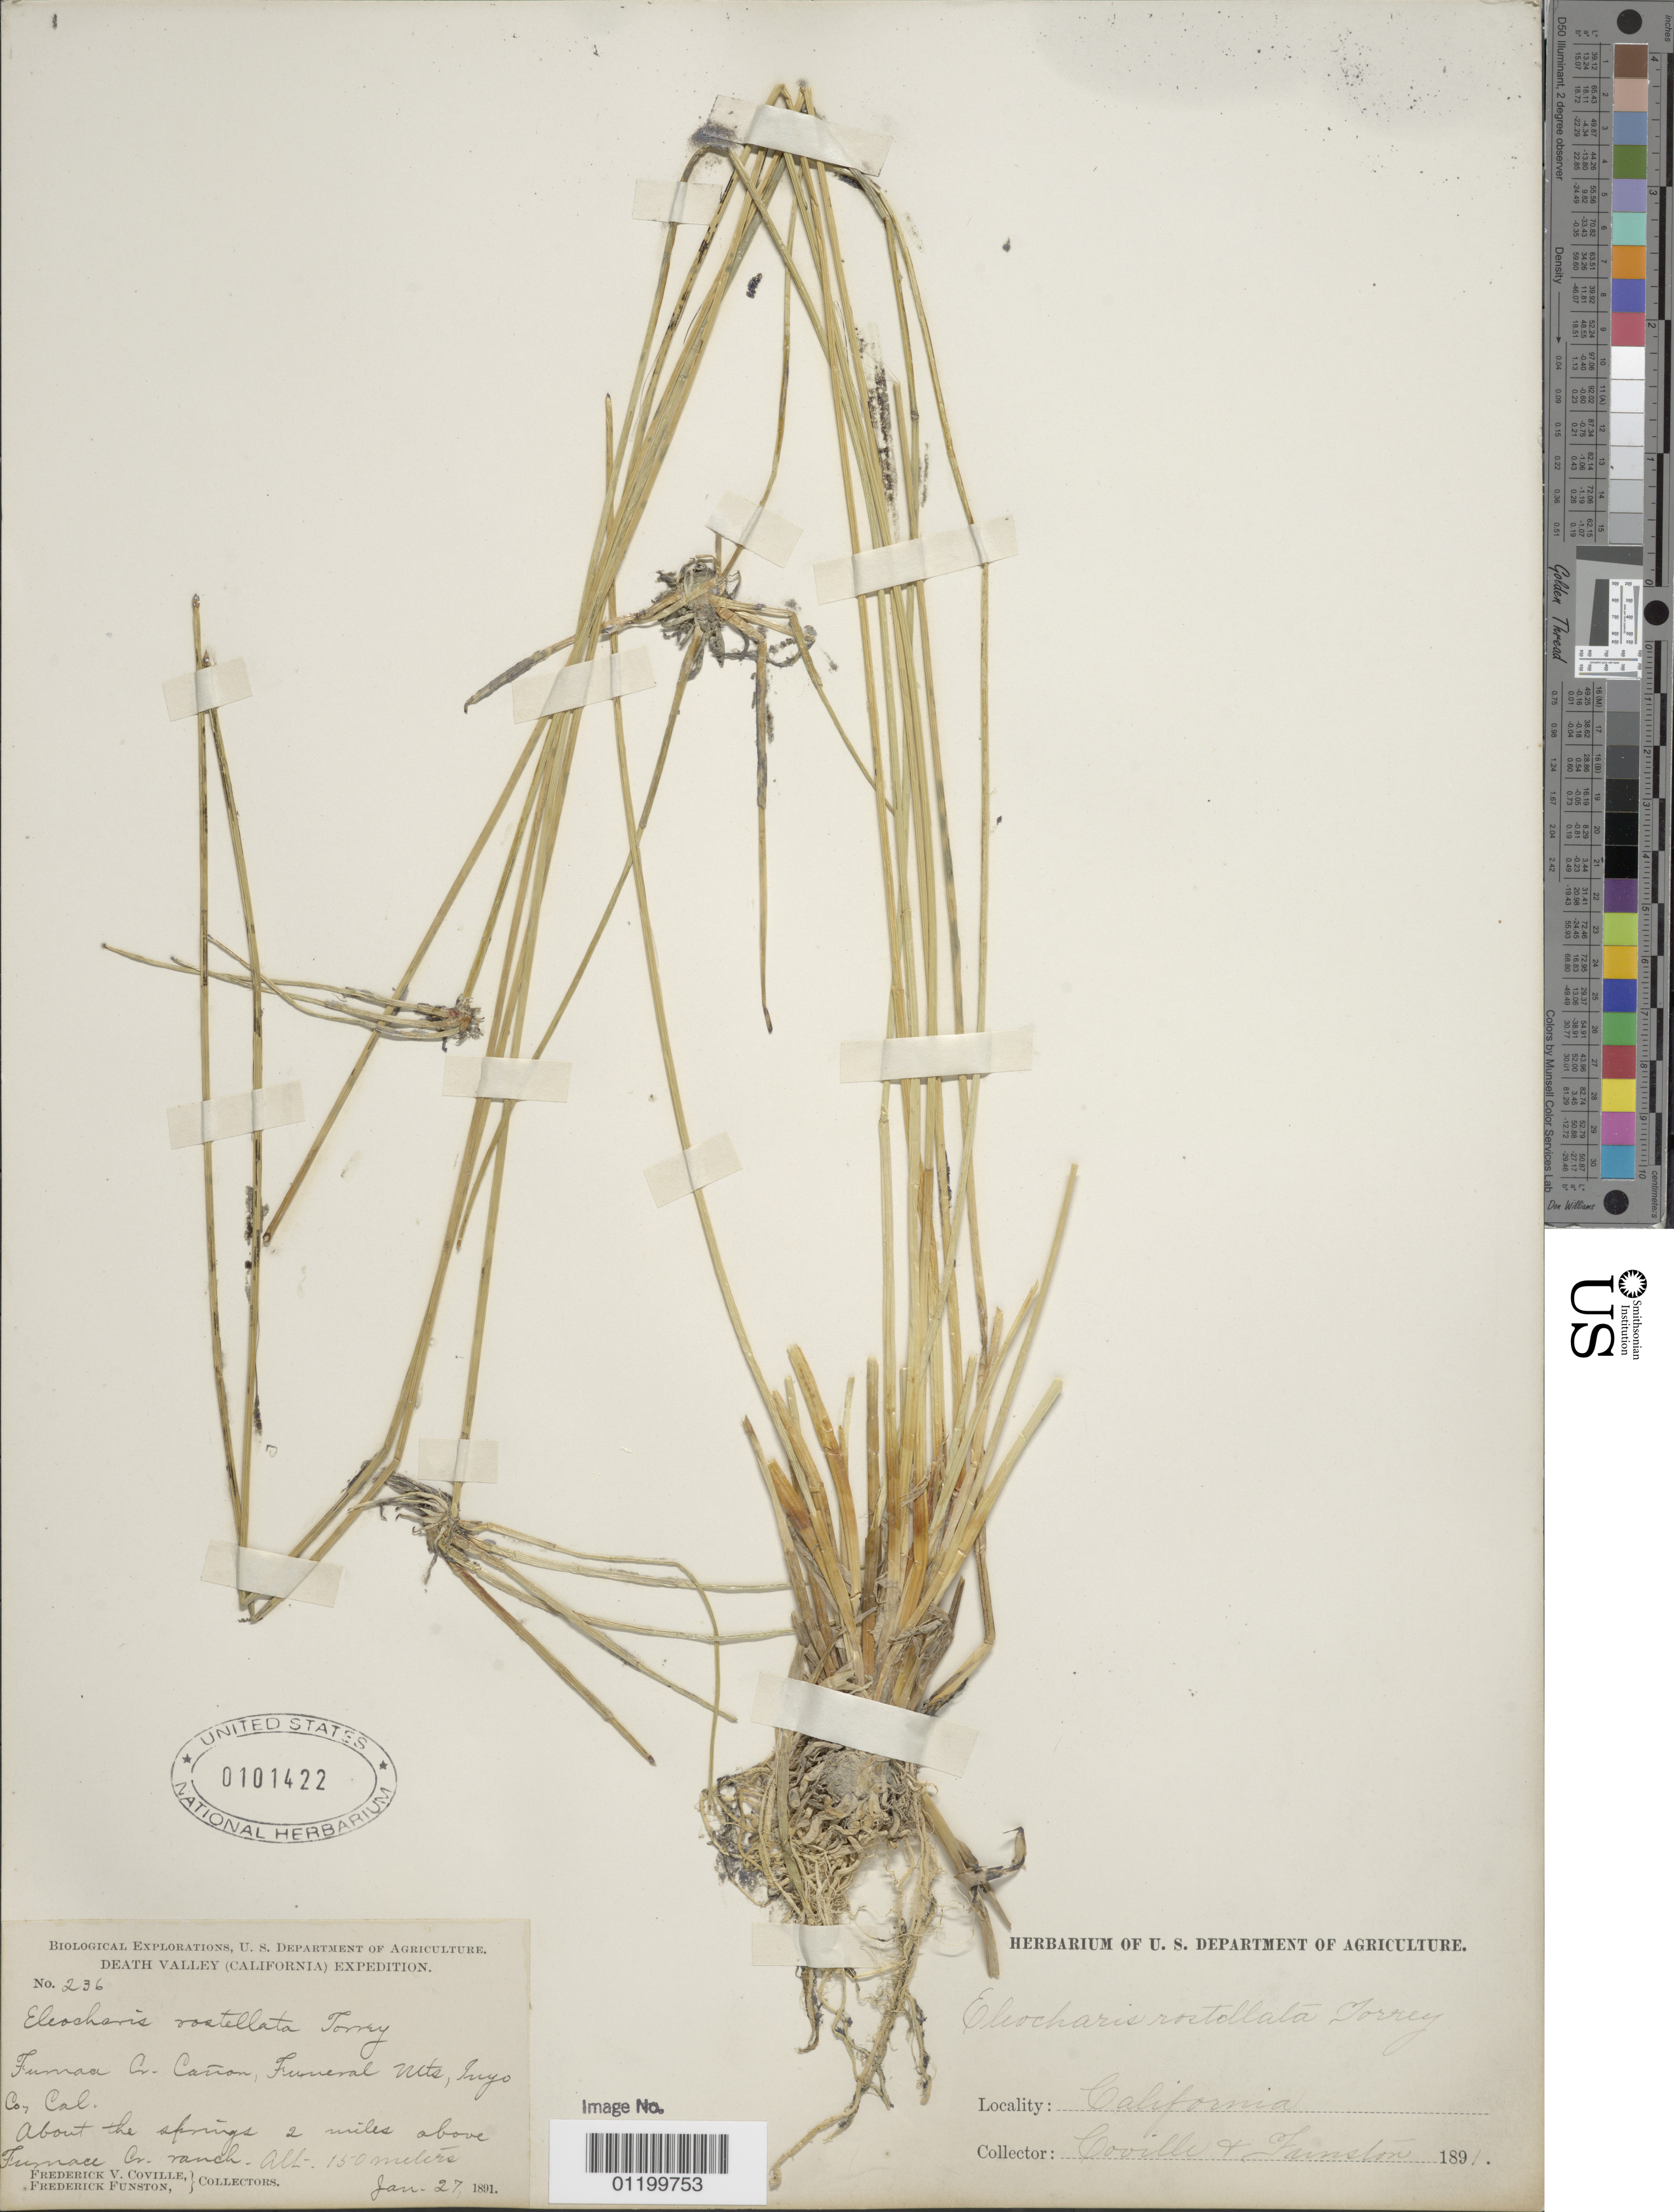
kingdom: Plantae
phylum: Tracheophyta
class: Liliopsida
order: Poales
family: Cyperaceae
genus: Eleocharis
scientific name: Eleocharis rostellata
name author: (Torr.) Torr.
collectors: F. V. Coville & F. Funston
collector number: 236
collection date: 1891-01-27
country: United States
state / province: California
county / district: Inyo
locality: Furnace Creek Canyon, Funeral Mountains.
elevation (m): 150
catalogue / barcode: US 101422